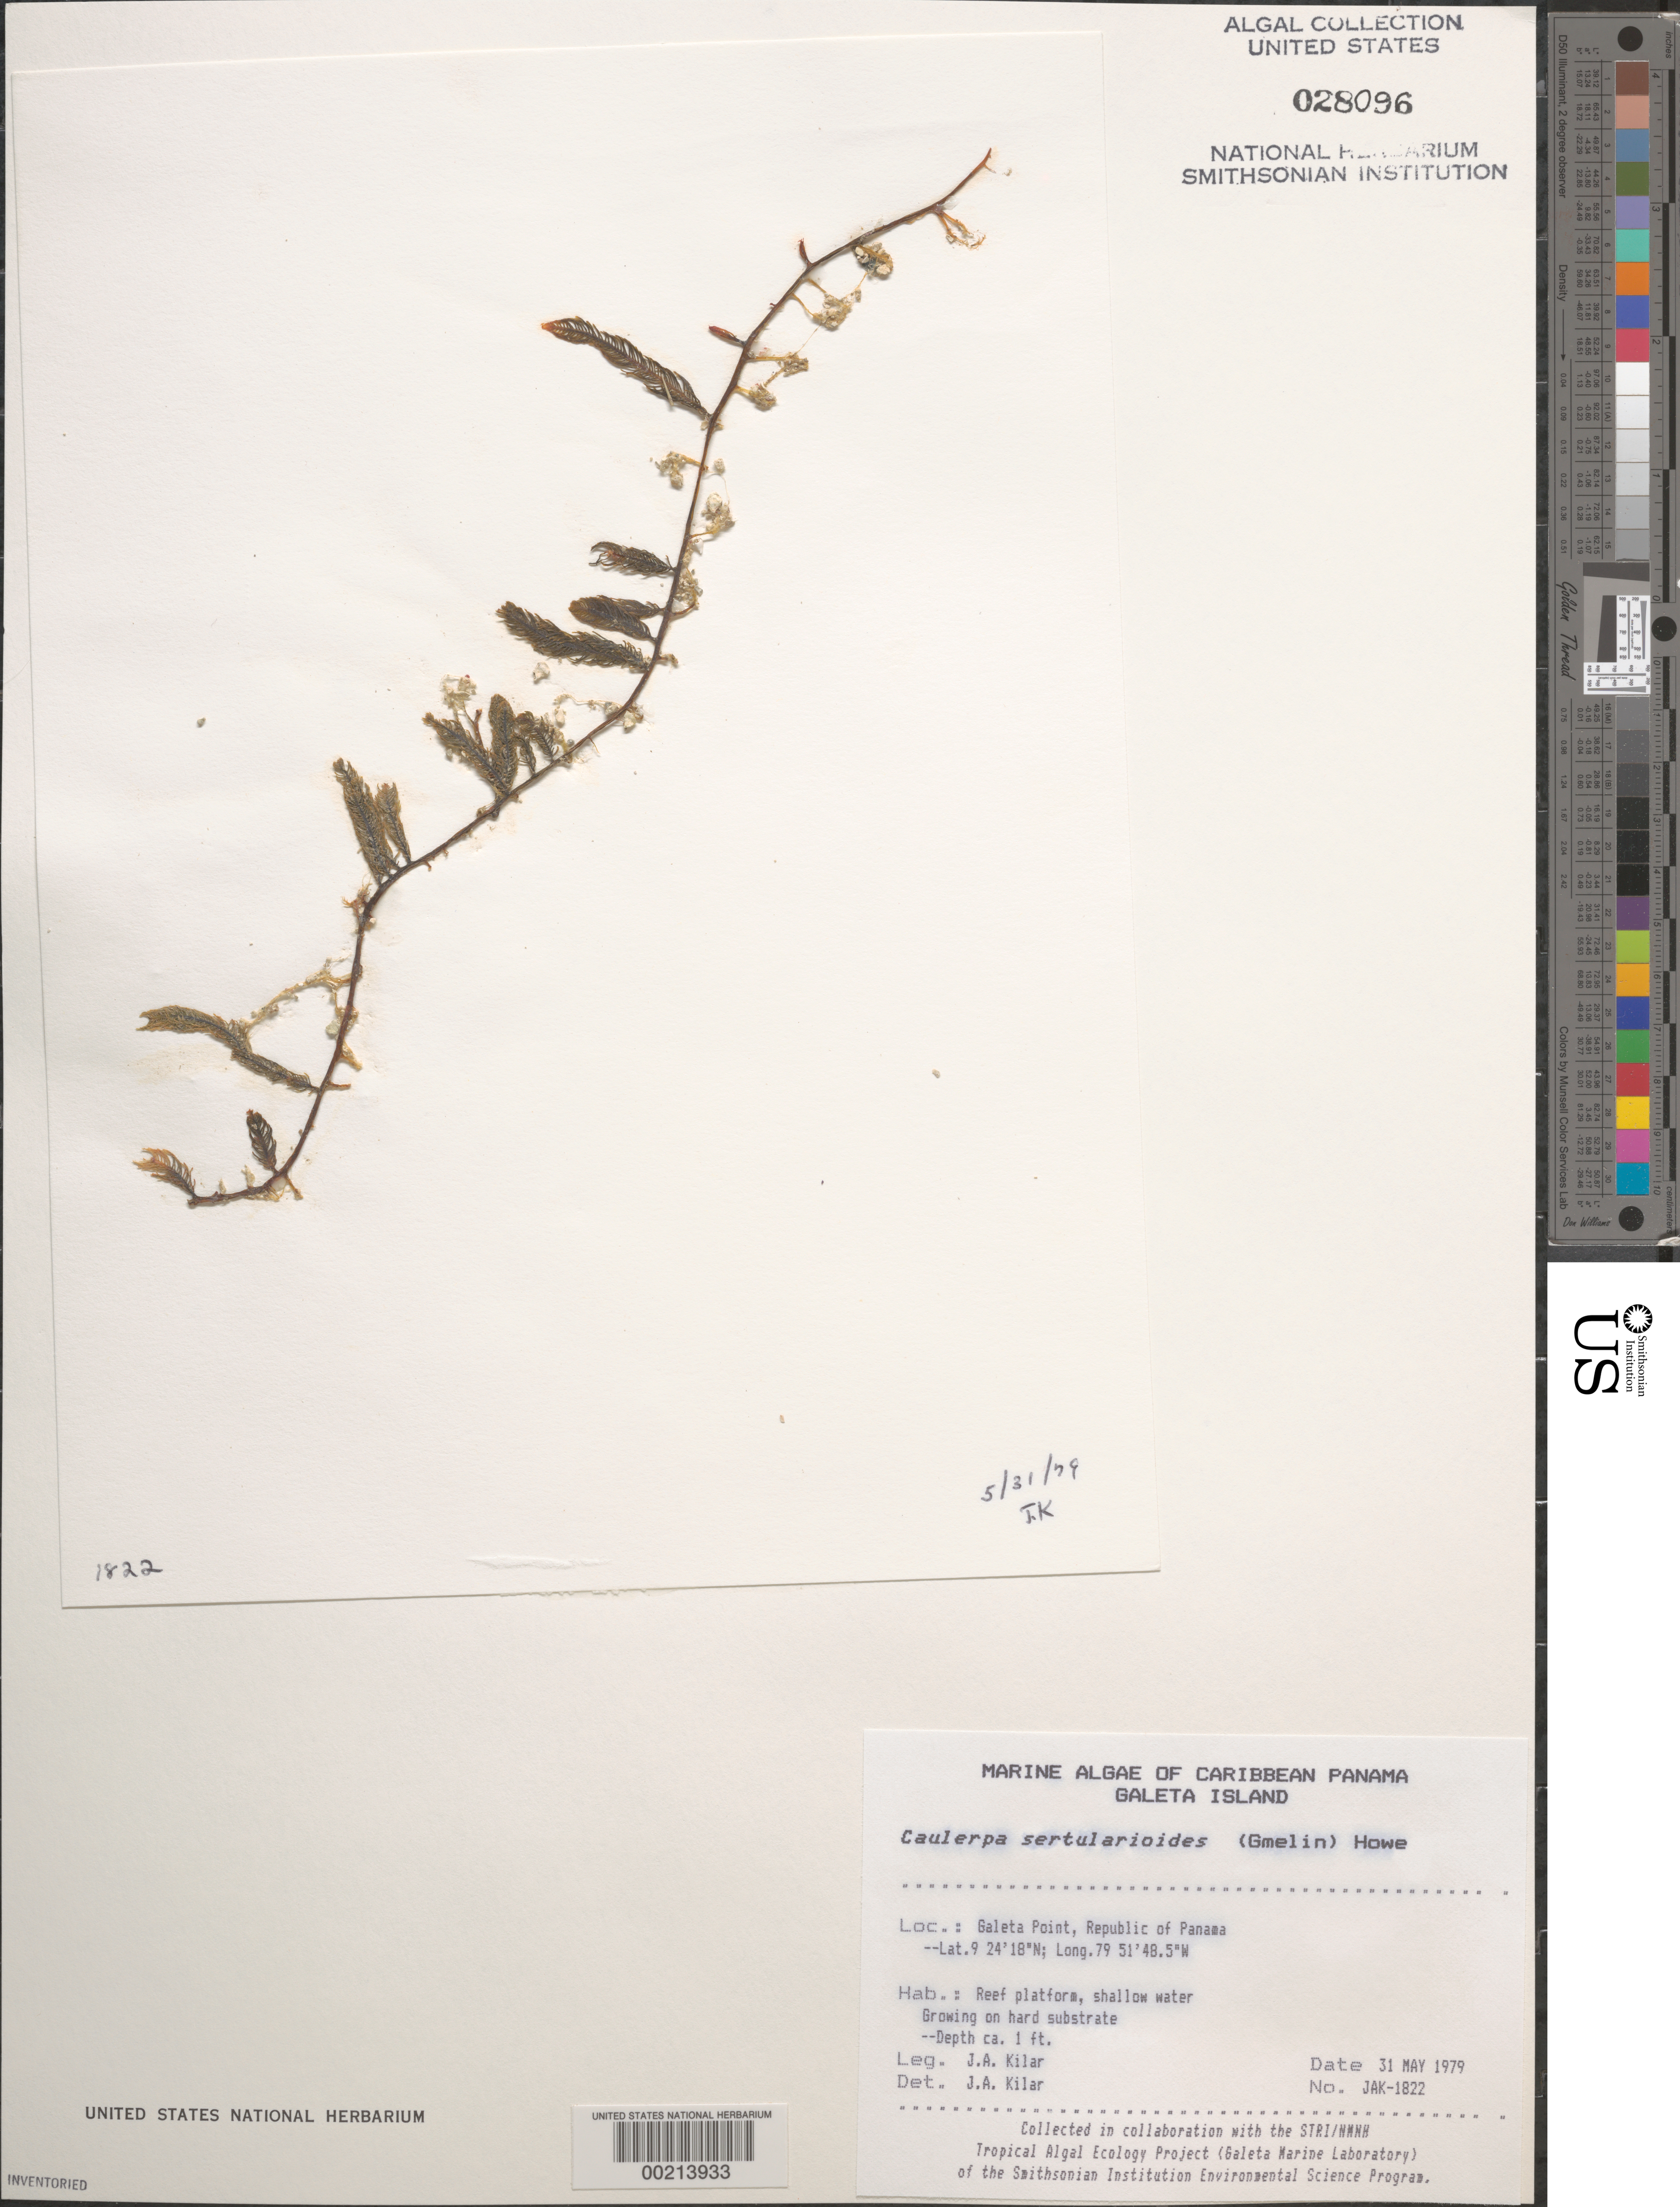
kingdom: Plantae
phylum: Chlorophyta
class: Ulvophyceae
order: Bryopsidales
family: Caulerpaceae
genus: Caulerpa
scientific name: Caulerpa sertularioides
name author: (S.G. Gmel.) M. Howe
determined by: Kilar, J. A.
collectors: J. A. Kilar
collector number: JAK-1822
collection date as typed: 31 May 1979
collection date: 1979-05-31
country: Panama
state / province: Colón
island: Galeta Island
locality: Galeta Point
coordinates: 9 24' 18" N, 79 51' 48.5" W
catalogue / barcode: US 28096